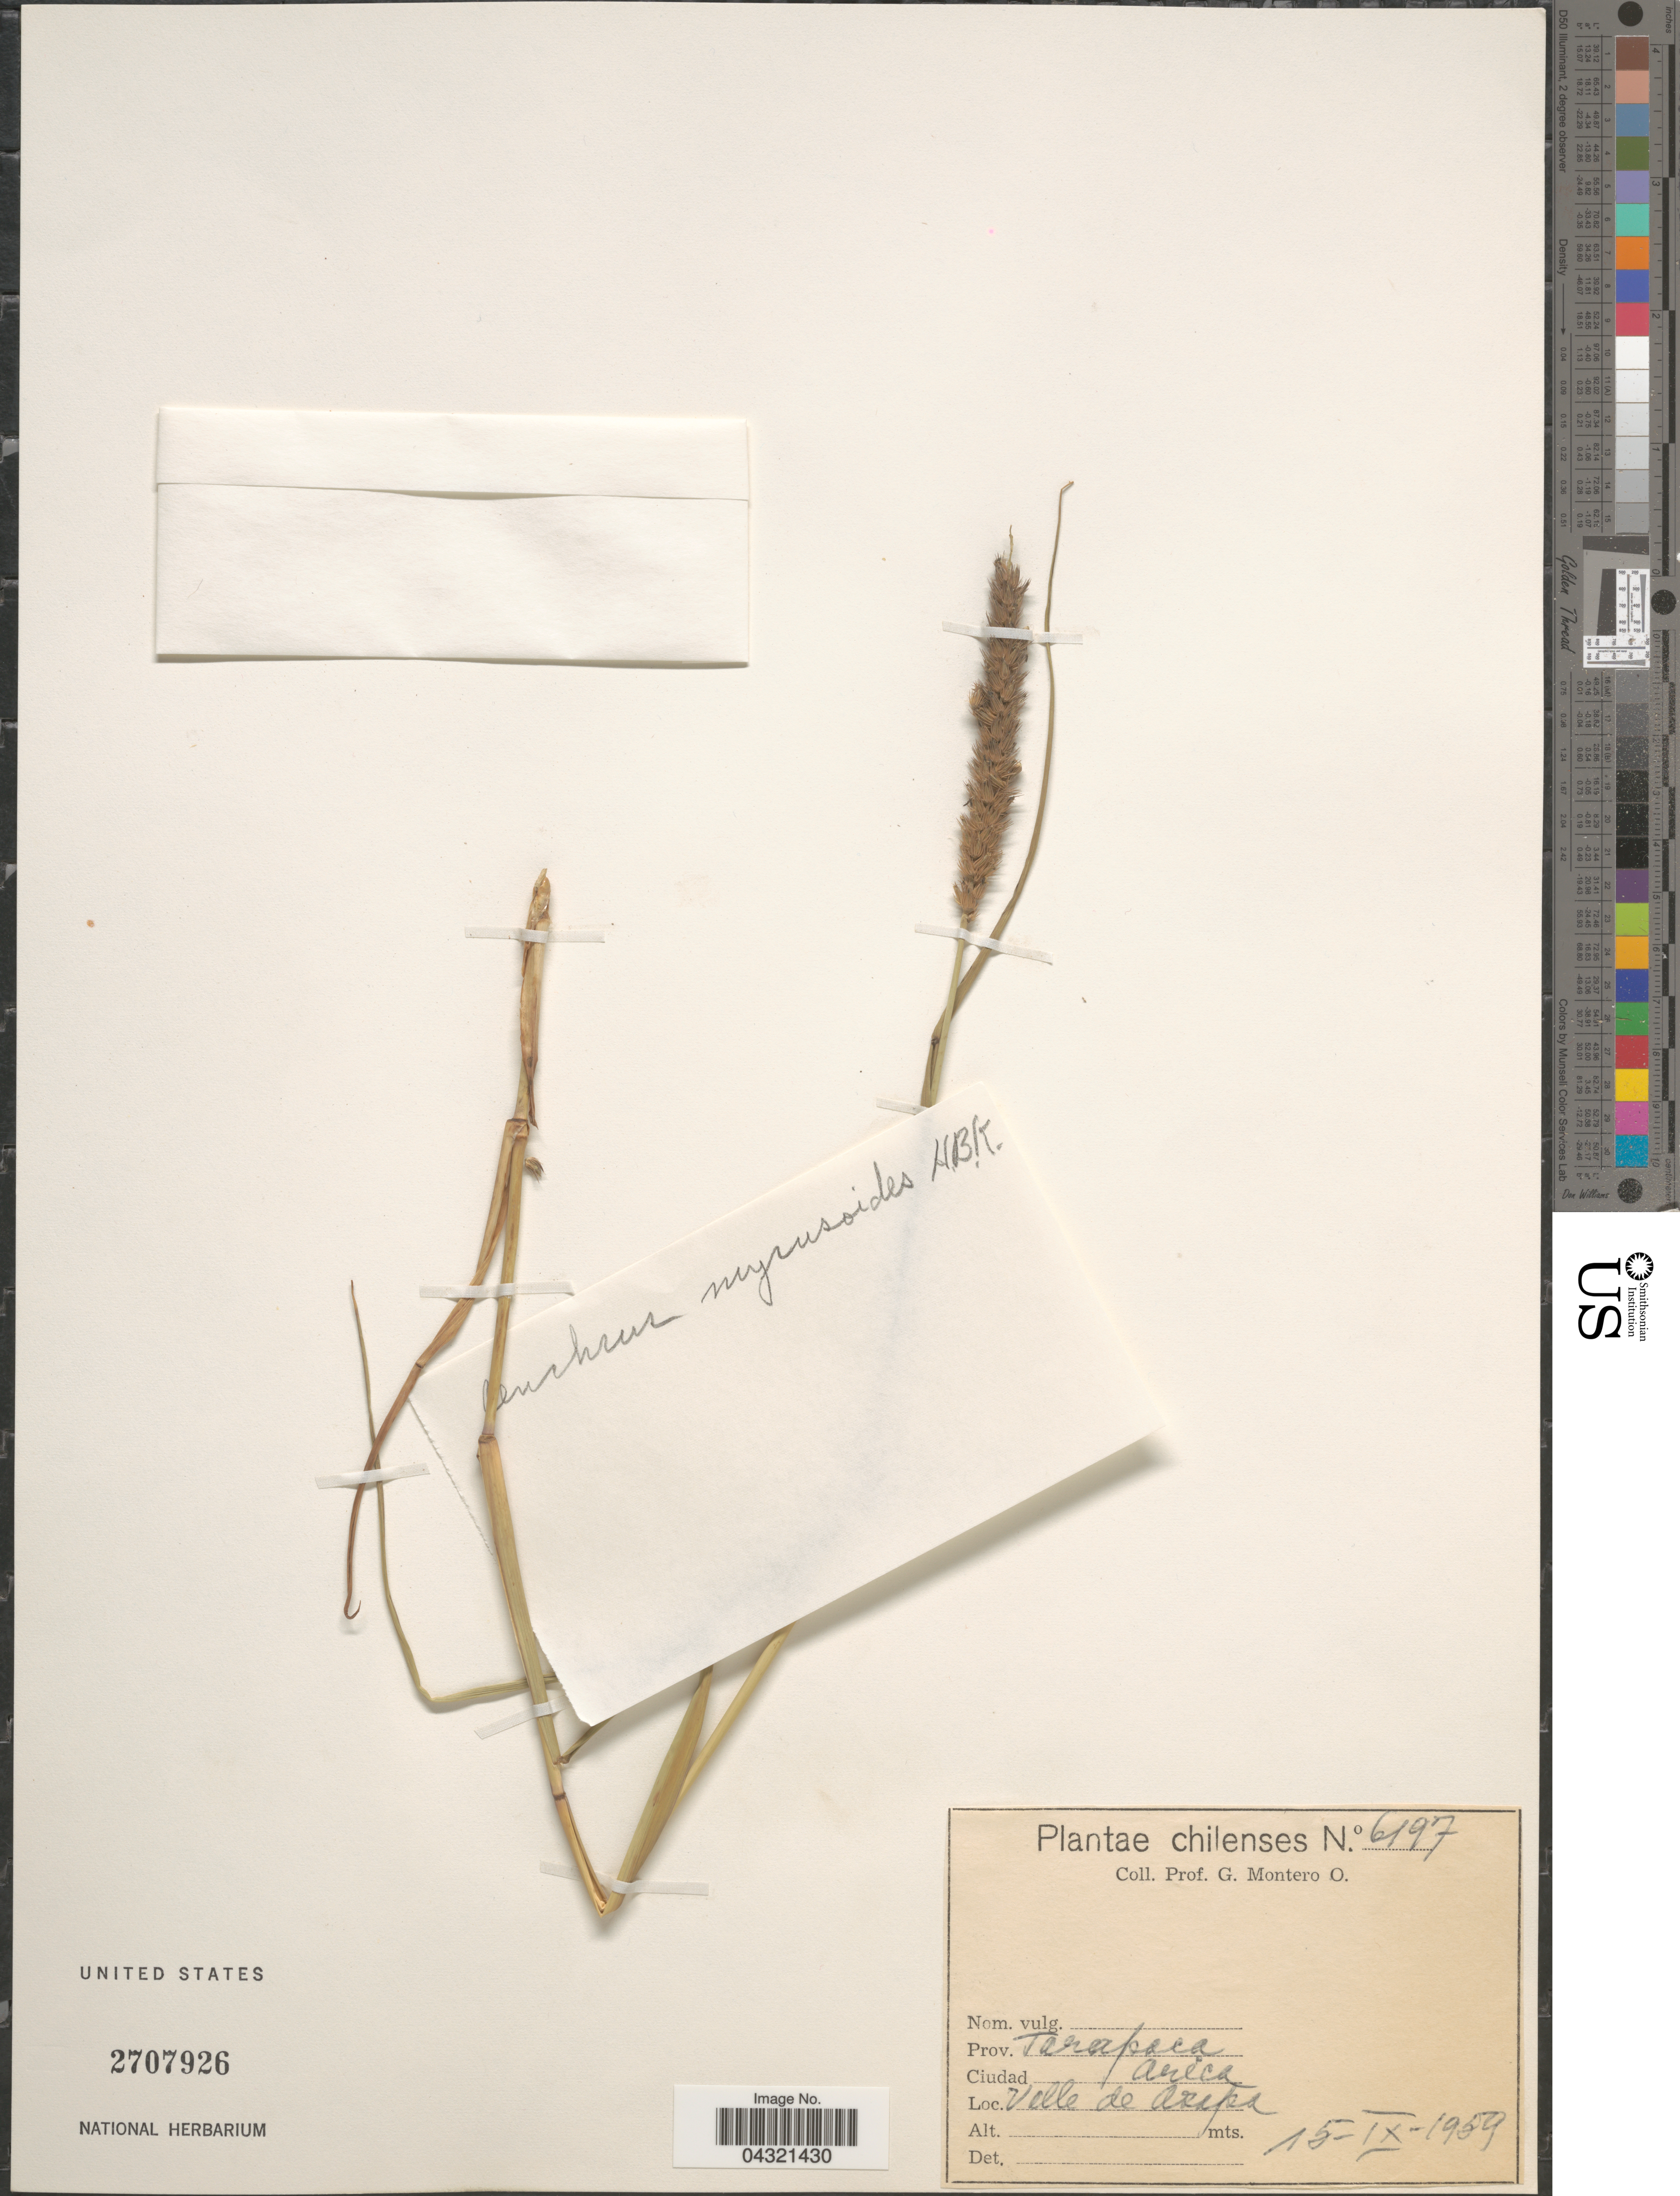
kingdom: Plantae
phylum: Tracheophyta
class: Liliopsida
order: Poales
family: Poaceae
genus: Cenchrus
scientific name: Cenchrus myosuroides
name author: Kunth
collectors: G. Montero O.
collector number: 6197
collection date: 1959-09-15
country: Chile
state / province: Tarapacá (I)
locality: Arica. Valle de Arapa.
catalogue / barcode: US 2707926